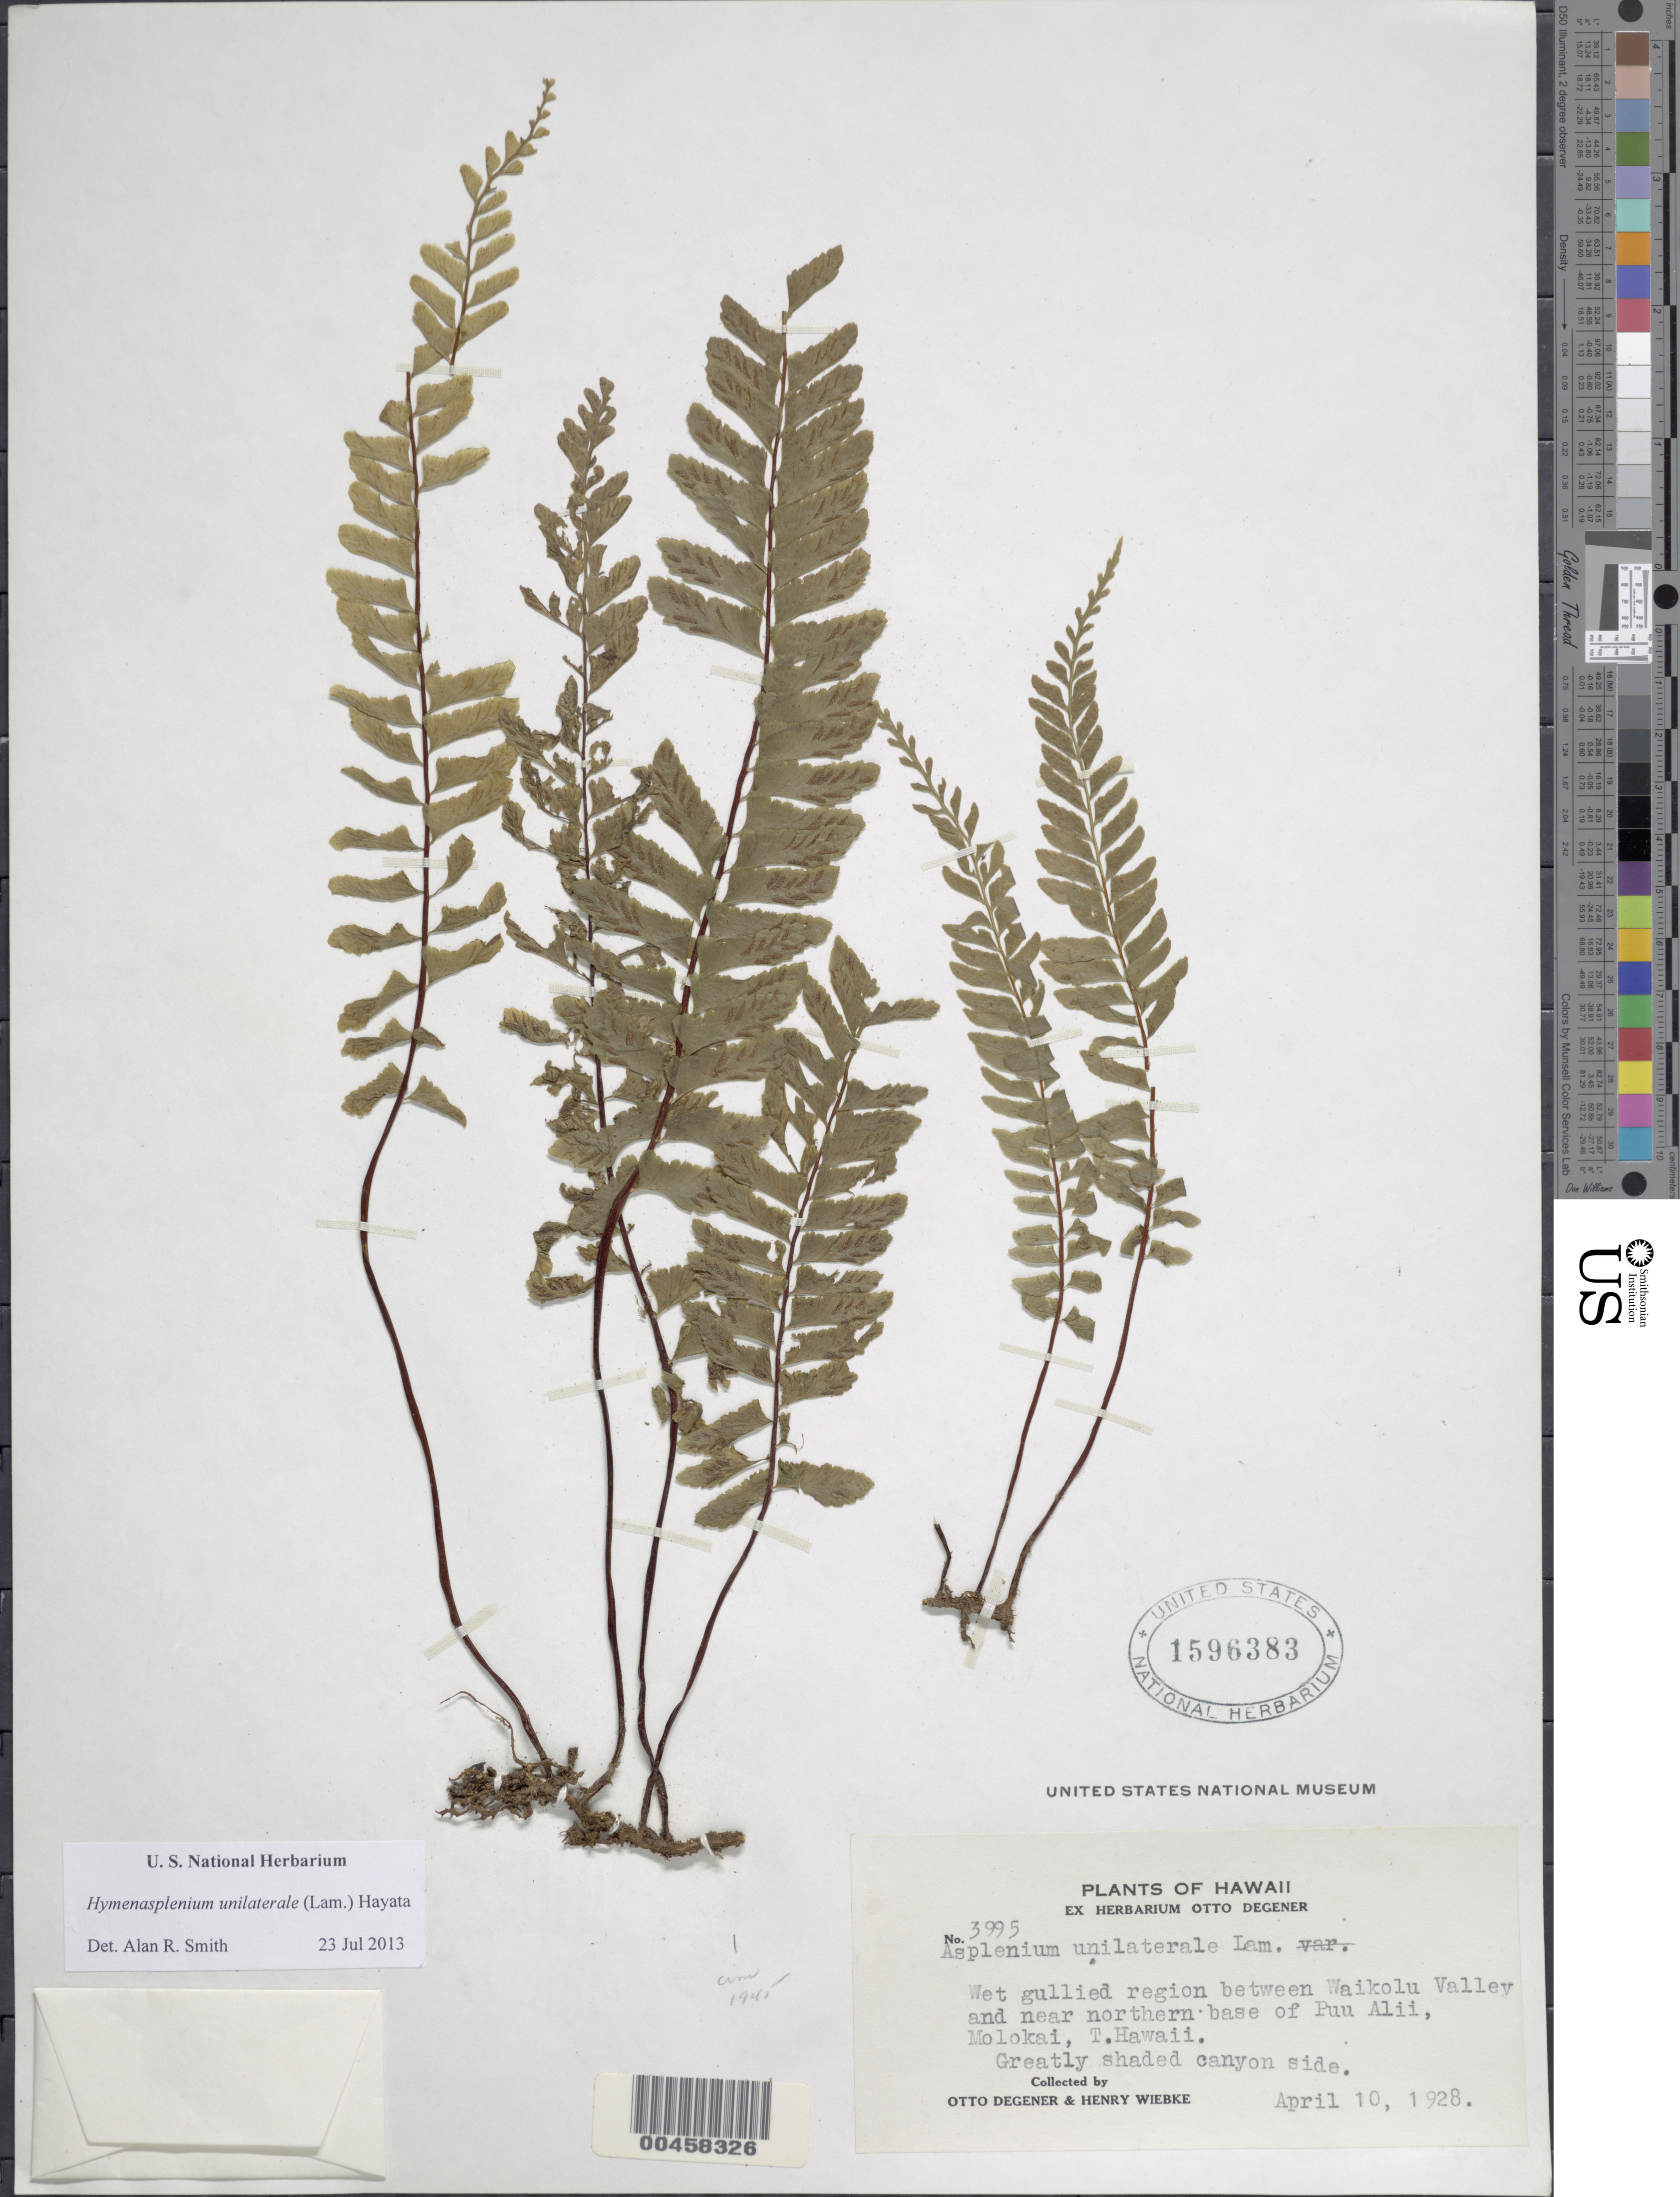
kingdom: Plantae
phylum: Tracheophyta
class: Polypodiopsida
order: Polypodiales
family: Aspleniaceae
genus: Hymenasplenium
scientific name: Hymenasplenium unilaterale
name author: (Lam.) Hayata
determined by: Smith, Alan R., (UC)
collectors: O. Degener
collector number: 3995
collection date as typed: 10 Apr 1928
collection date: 1928-04-10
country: United States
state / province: Hawaii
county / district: Maui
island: Moloka'i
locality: Between Waikolu Valley and northern base of Puu Alii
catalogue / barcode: US 1596383